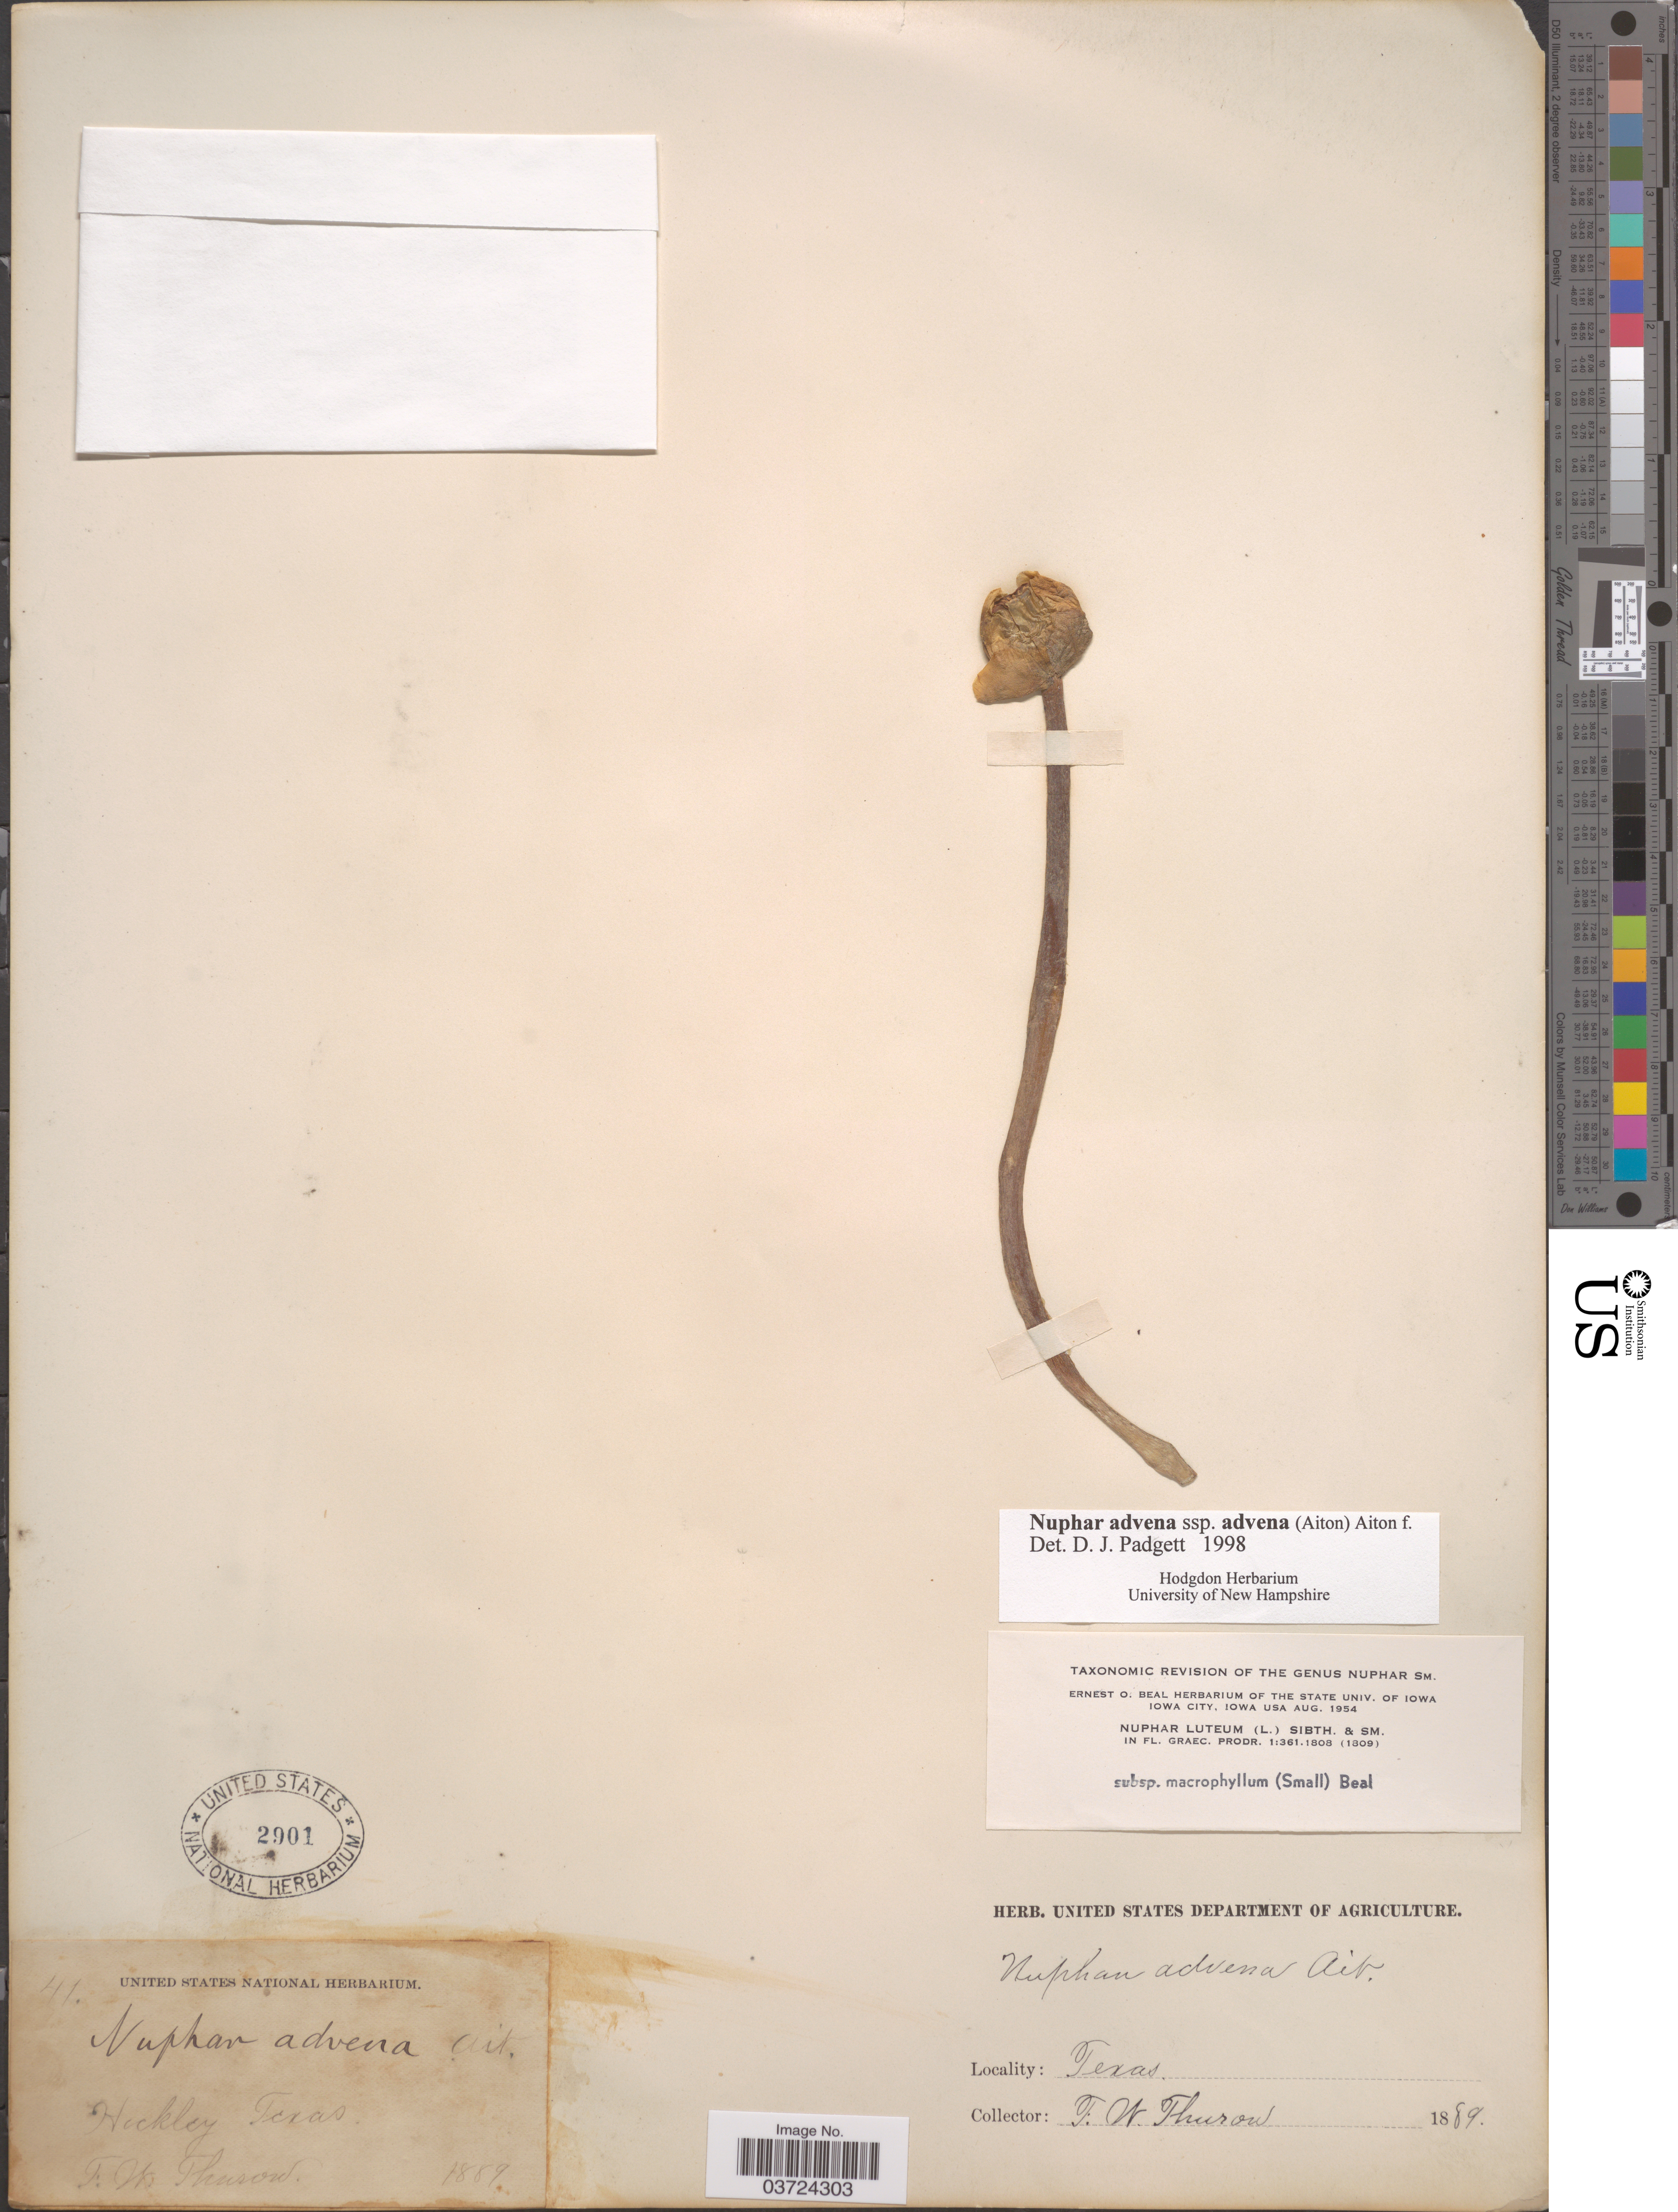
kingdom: Plantae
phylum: Tracheophyta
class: Magnoliopsida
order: Nymphaeales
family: Nymphaeaceae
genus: Nuphar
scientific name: Nuphar advena subsp. advena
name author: (Aiton) W.T. Aiton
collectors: F. Thuron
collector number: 41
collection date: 1889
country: United States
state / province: Texas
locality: Heckley.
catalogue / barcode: US 2901